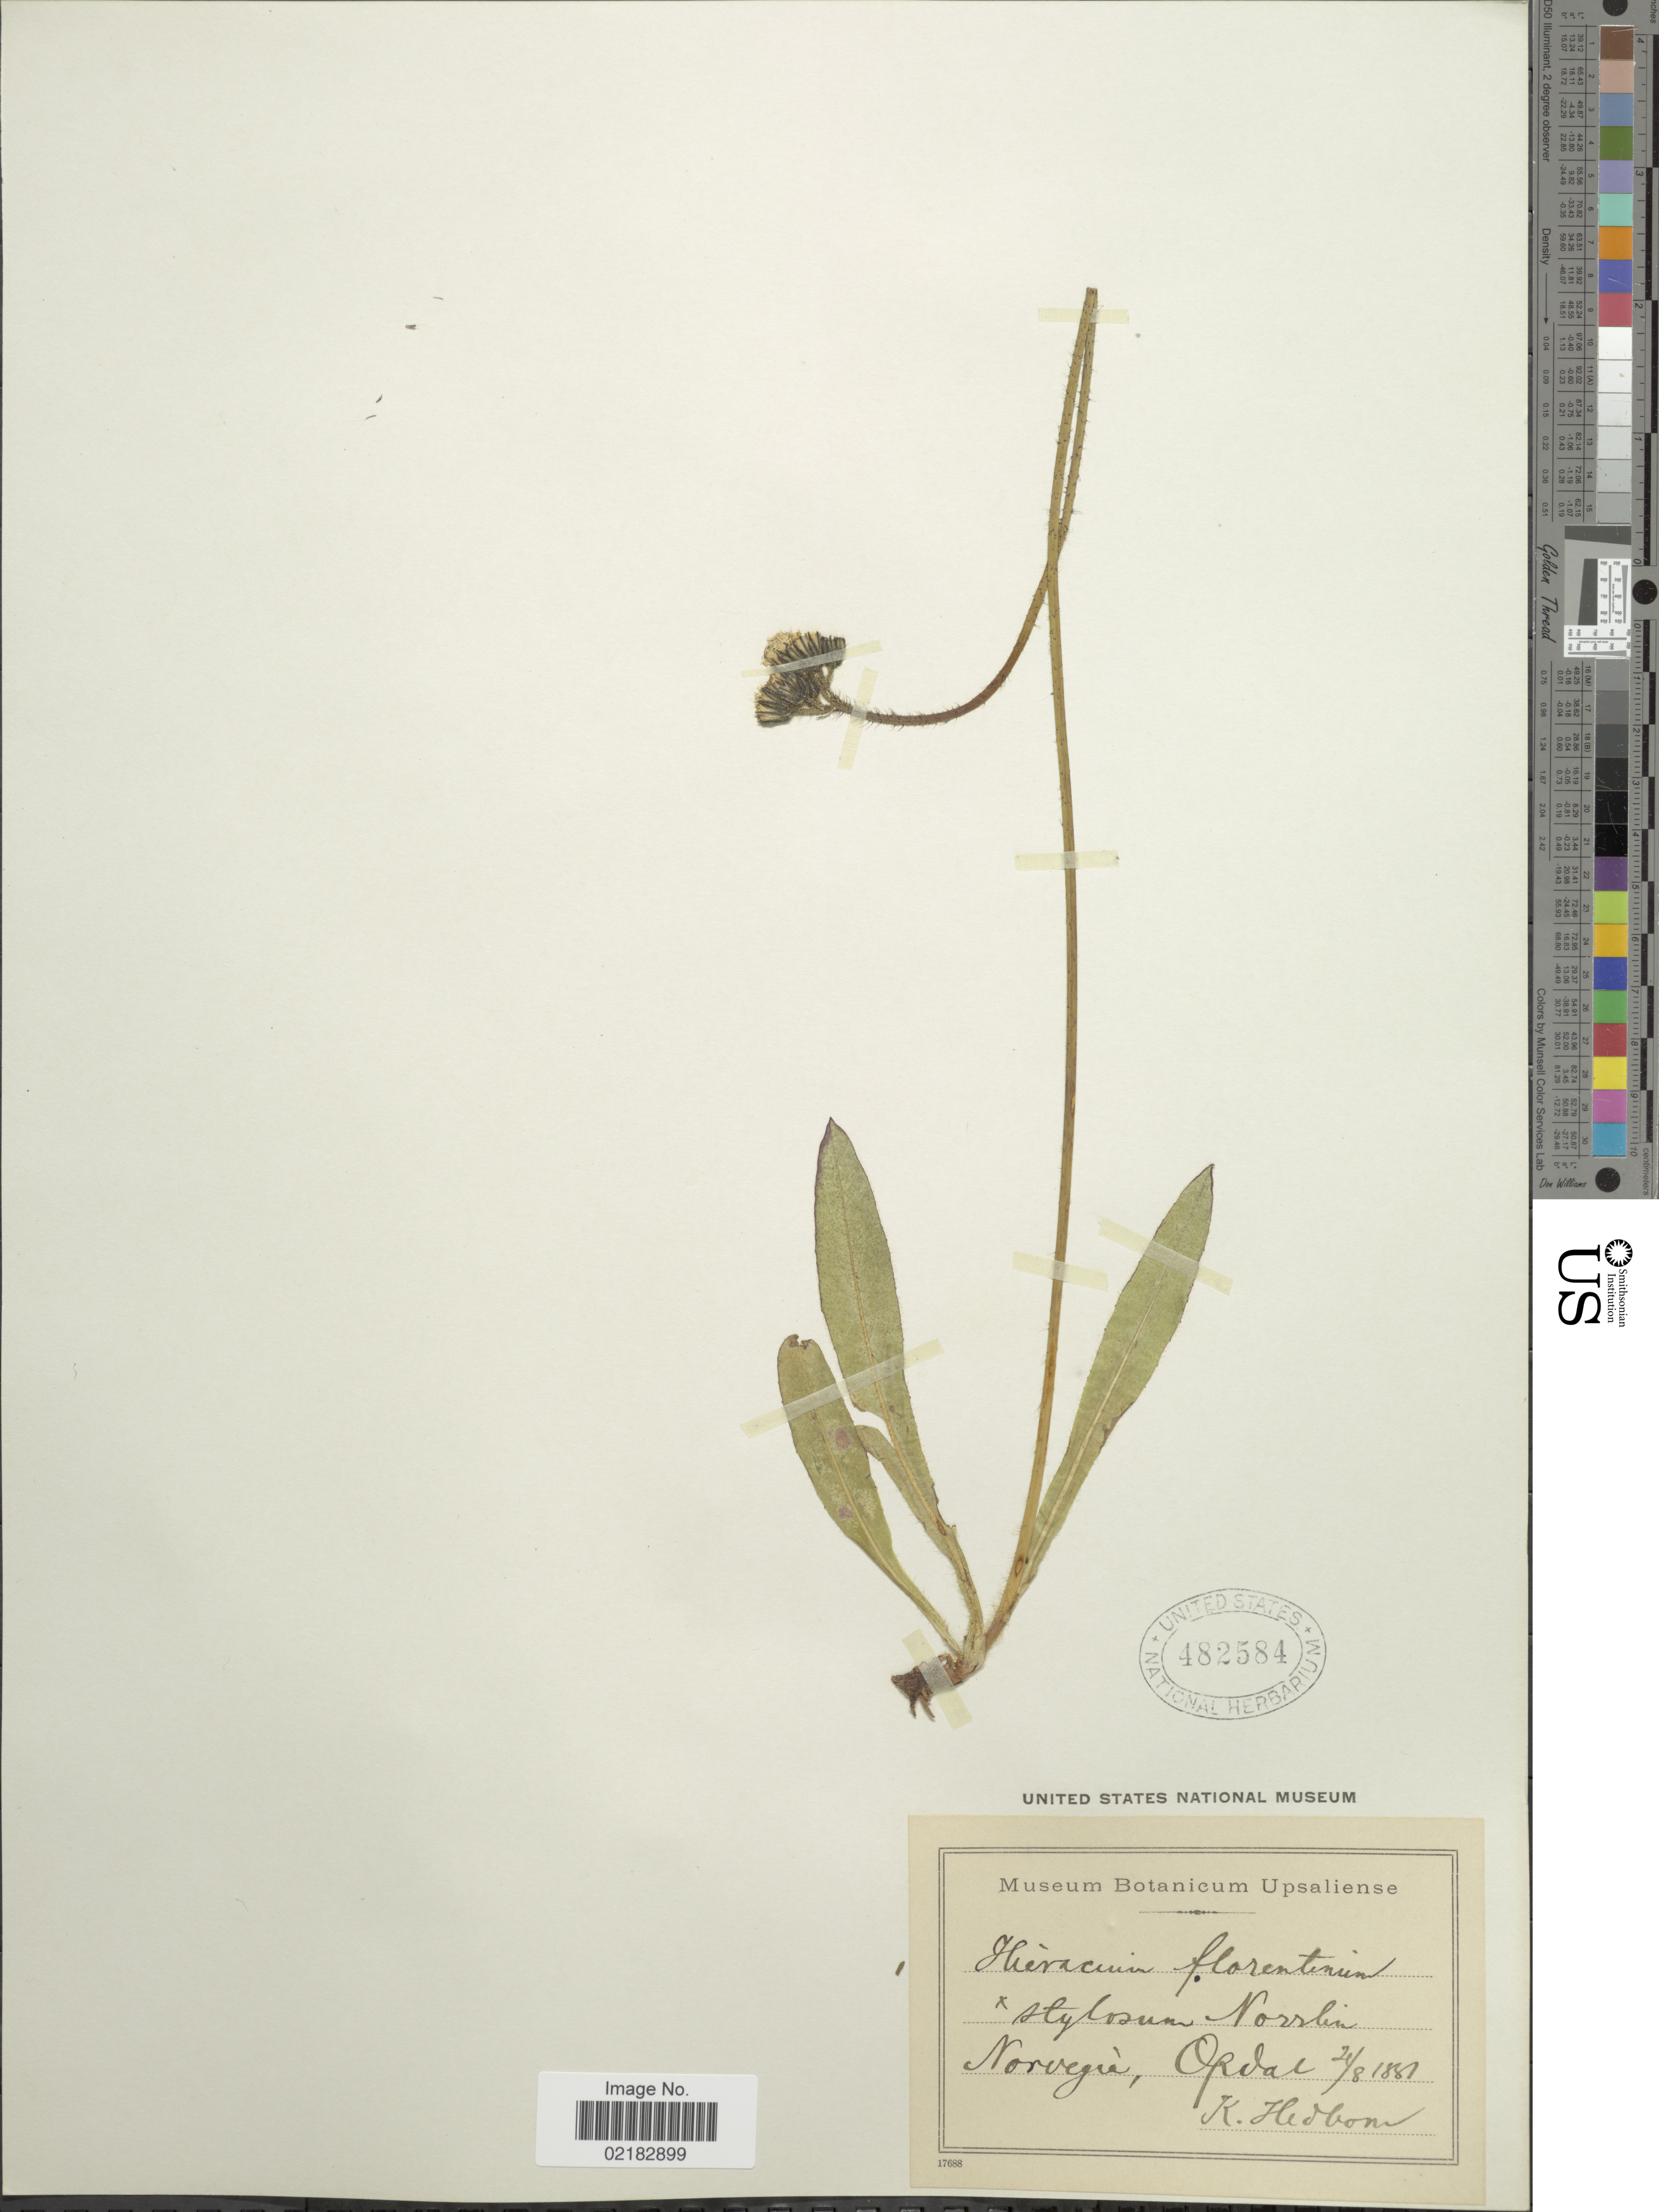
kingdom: Plantae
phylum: Tracheophyta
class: Magnoliopsida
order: Asterales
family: Asteraceae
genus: Hieracium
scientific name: Hieracium florentinum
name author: All.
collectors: K. Hedbom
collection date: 1881-08-21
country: Norway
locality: Opdal.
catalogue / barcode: US 482584